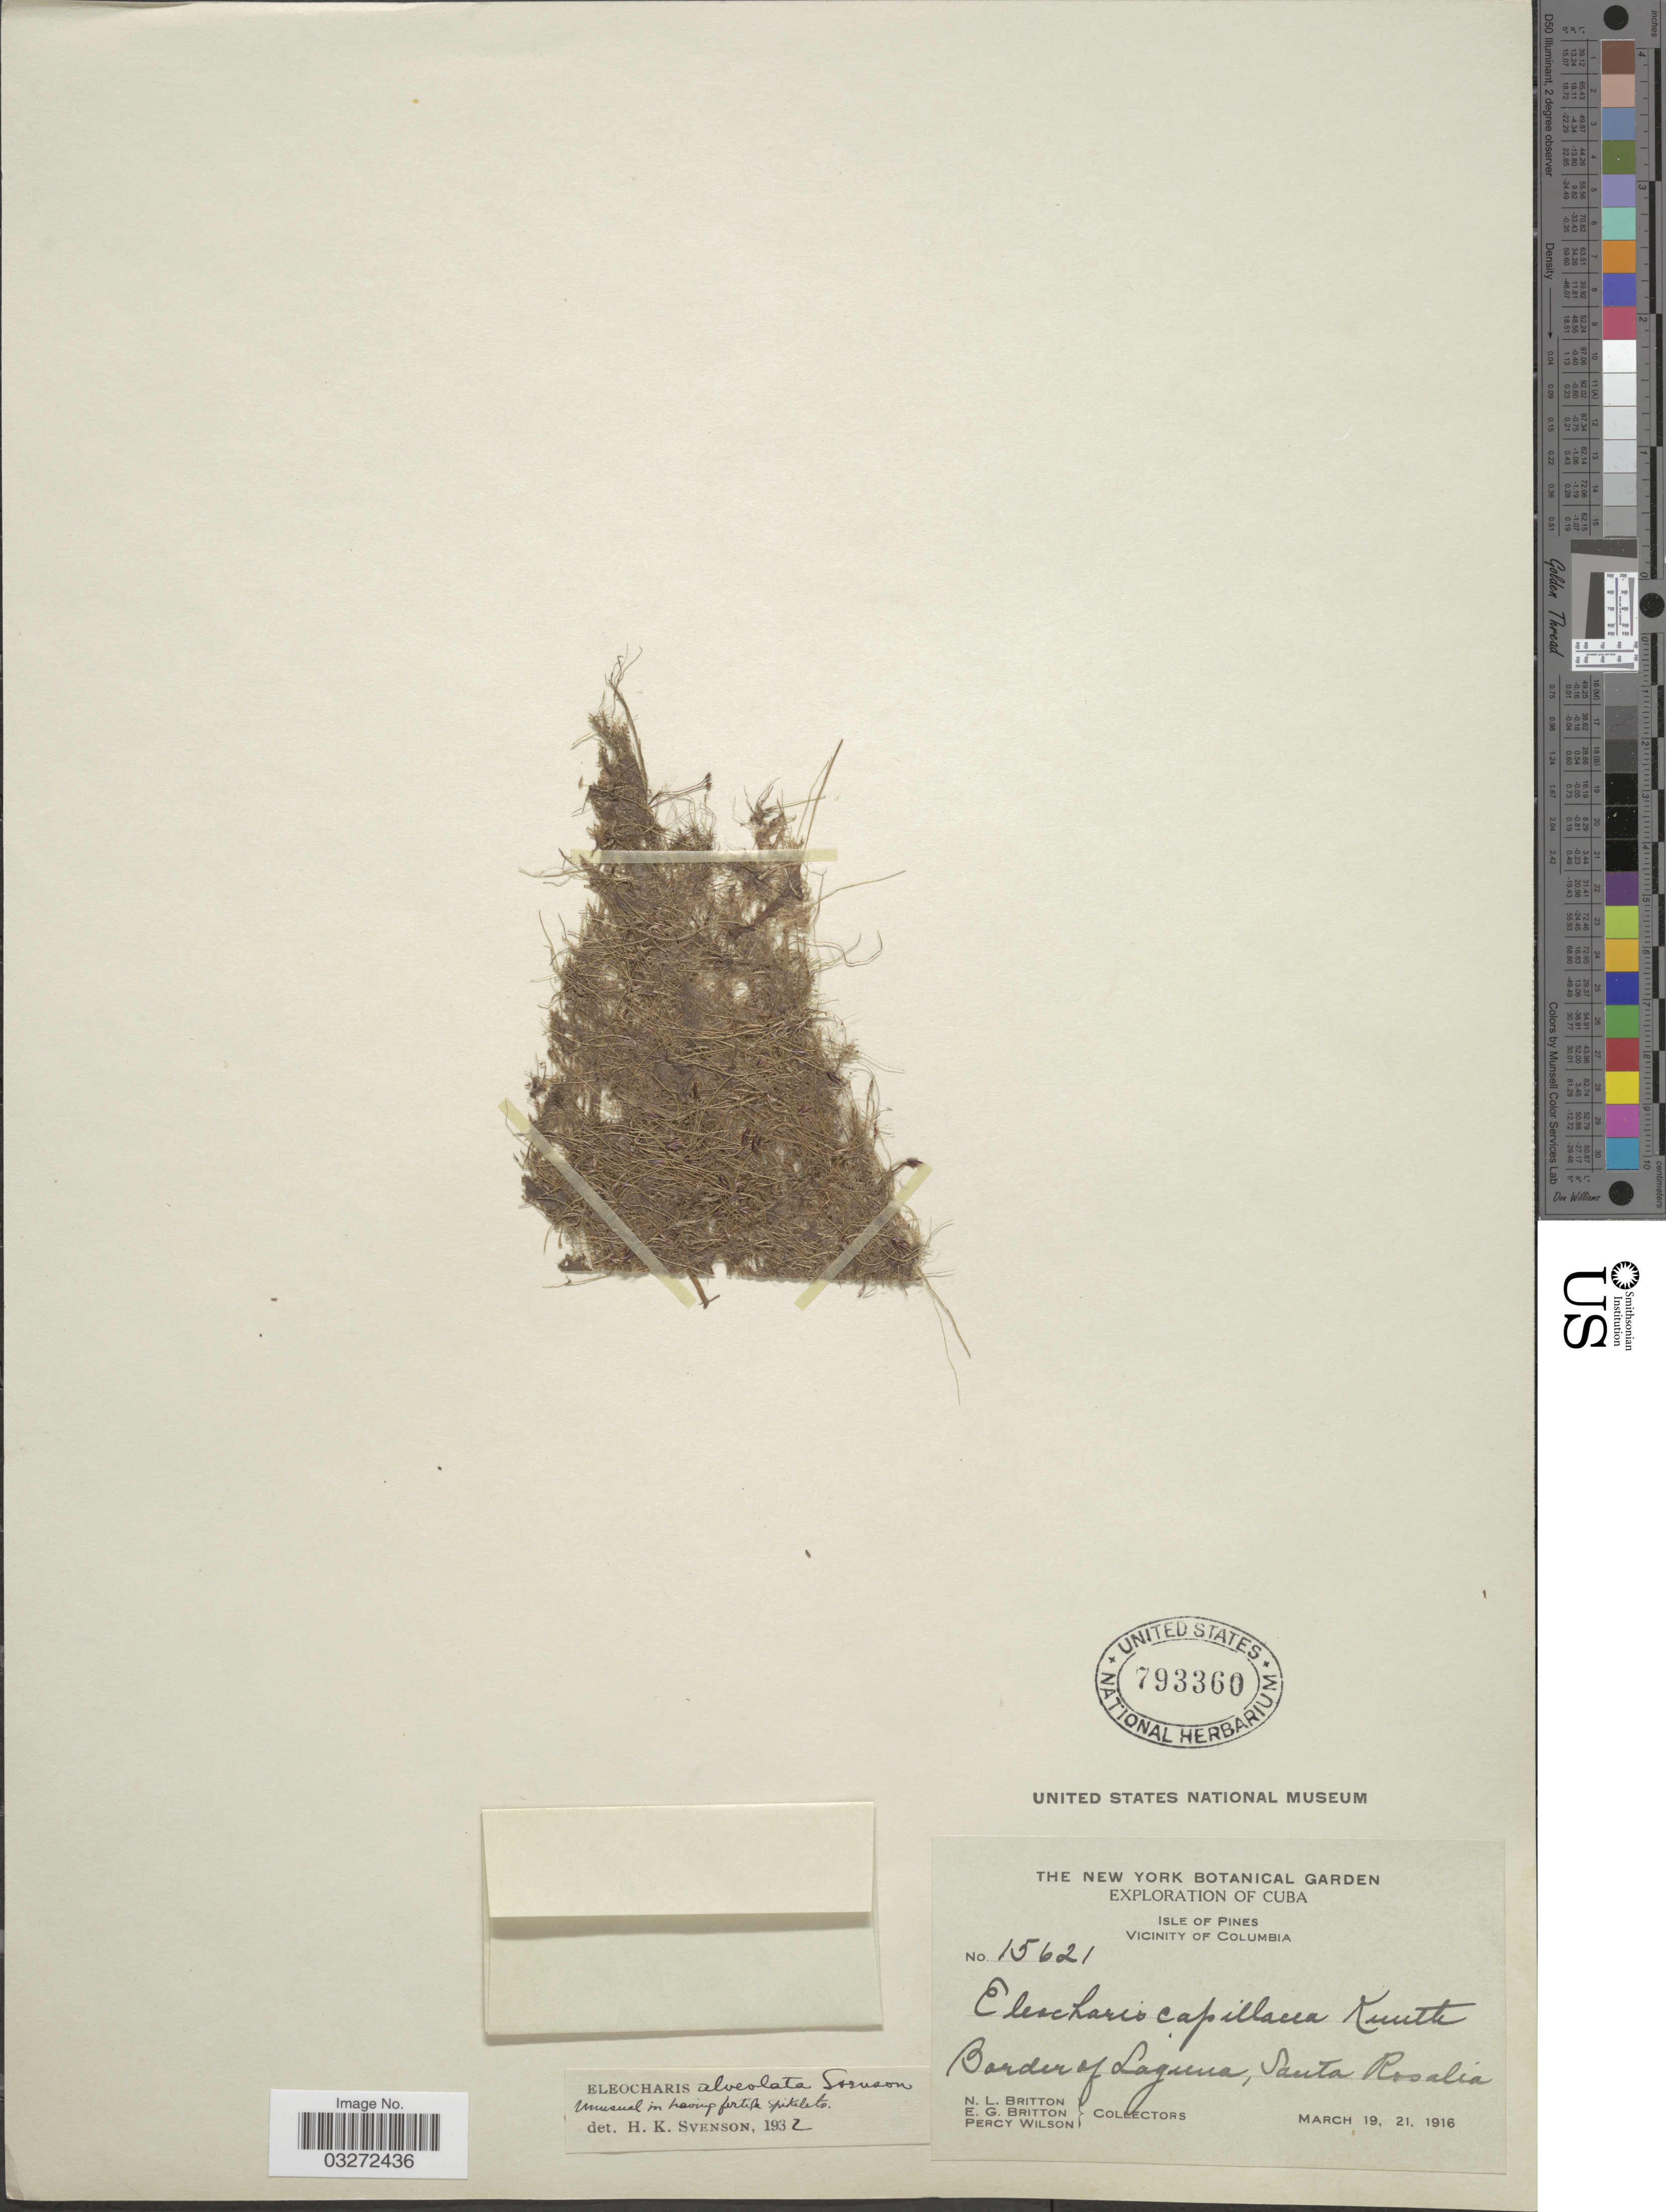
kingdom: Plantae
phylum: Tracheophyta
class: Liliopsida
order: Poales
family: Cyperaceae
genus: Eleocharis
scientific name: Eleocharis alveolata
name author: Svenson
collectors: N. Britton, E. G. Britton & P. Wilson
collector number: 15621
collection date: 1916-03-19/1916-03-21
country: Cuba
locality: Isle of Pines, Vicinity of Columbia, Border of Laguna, Santa Rosalia.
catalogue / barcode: US 793360